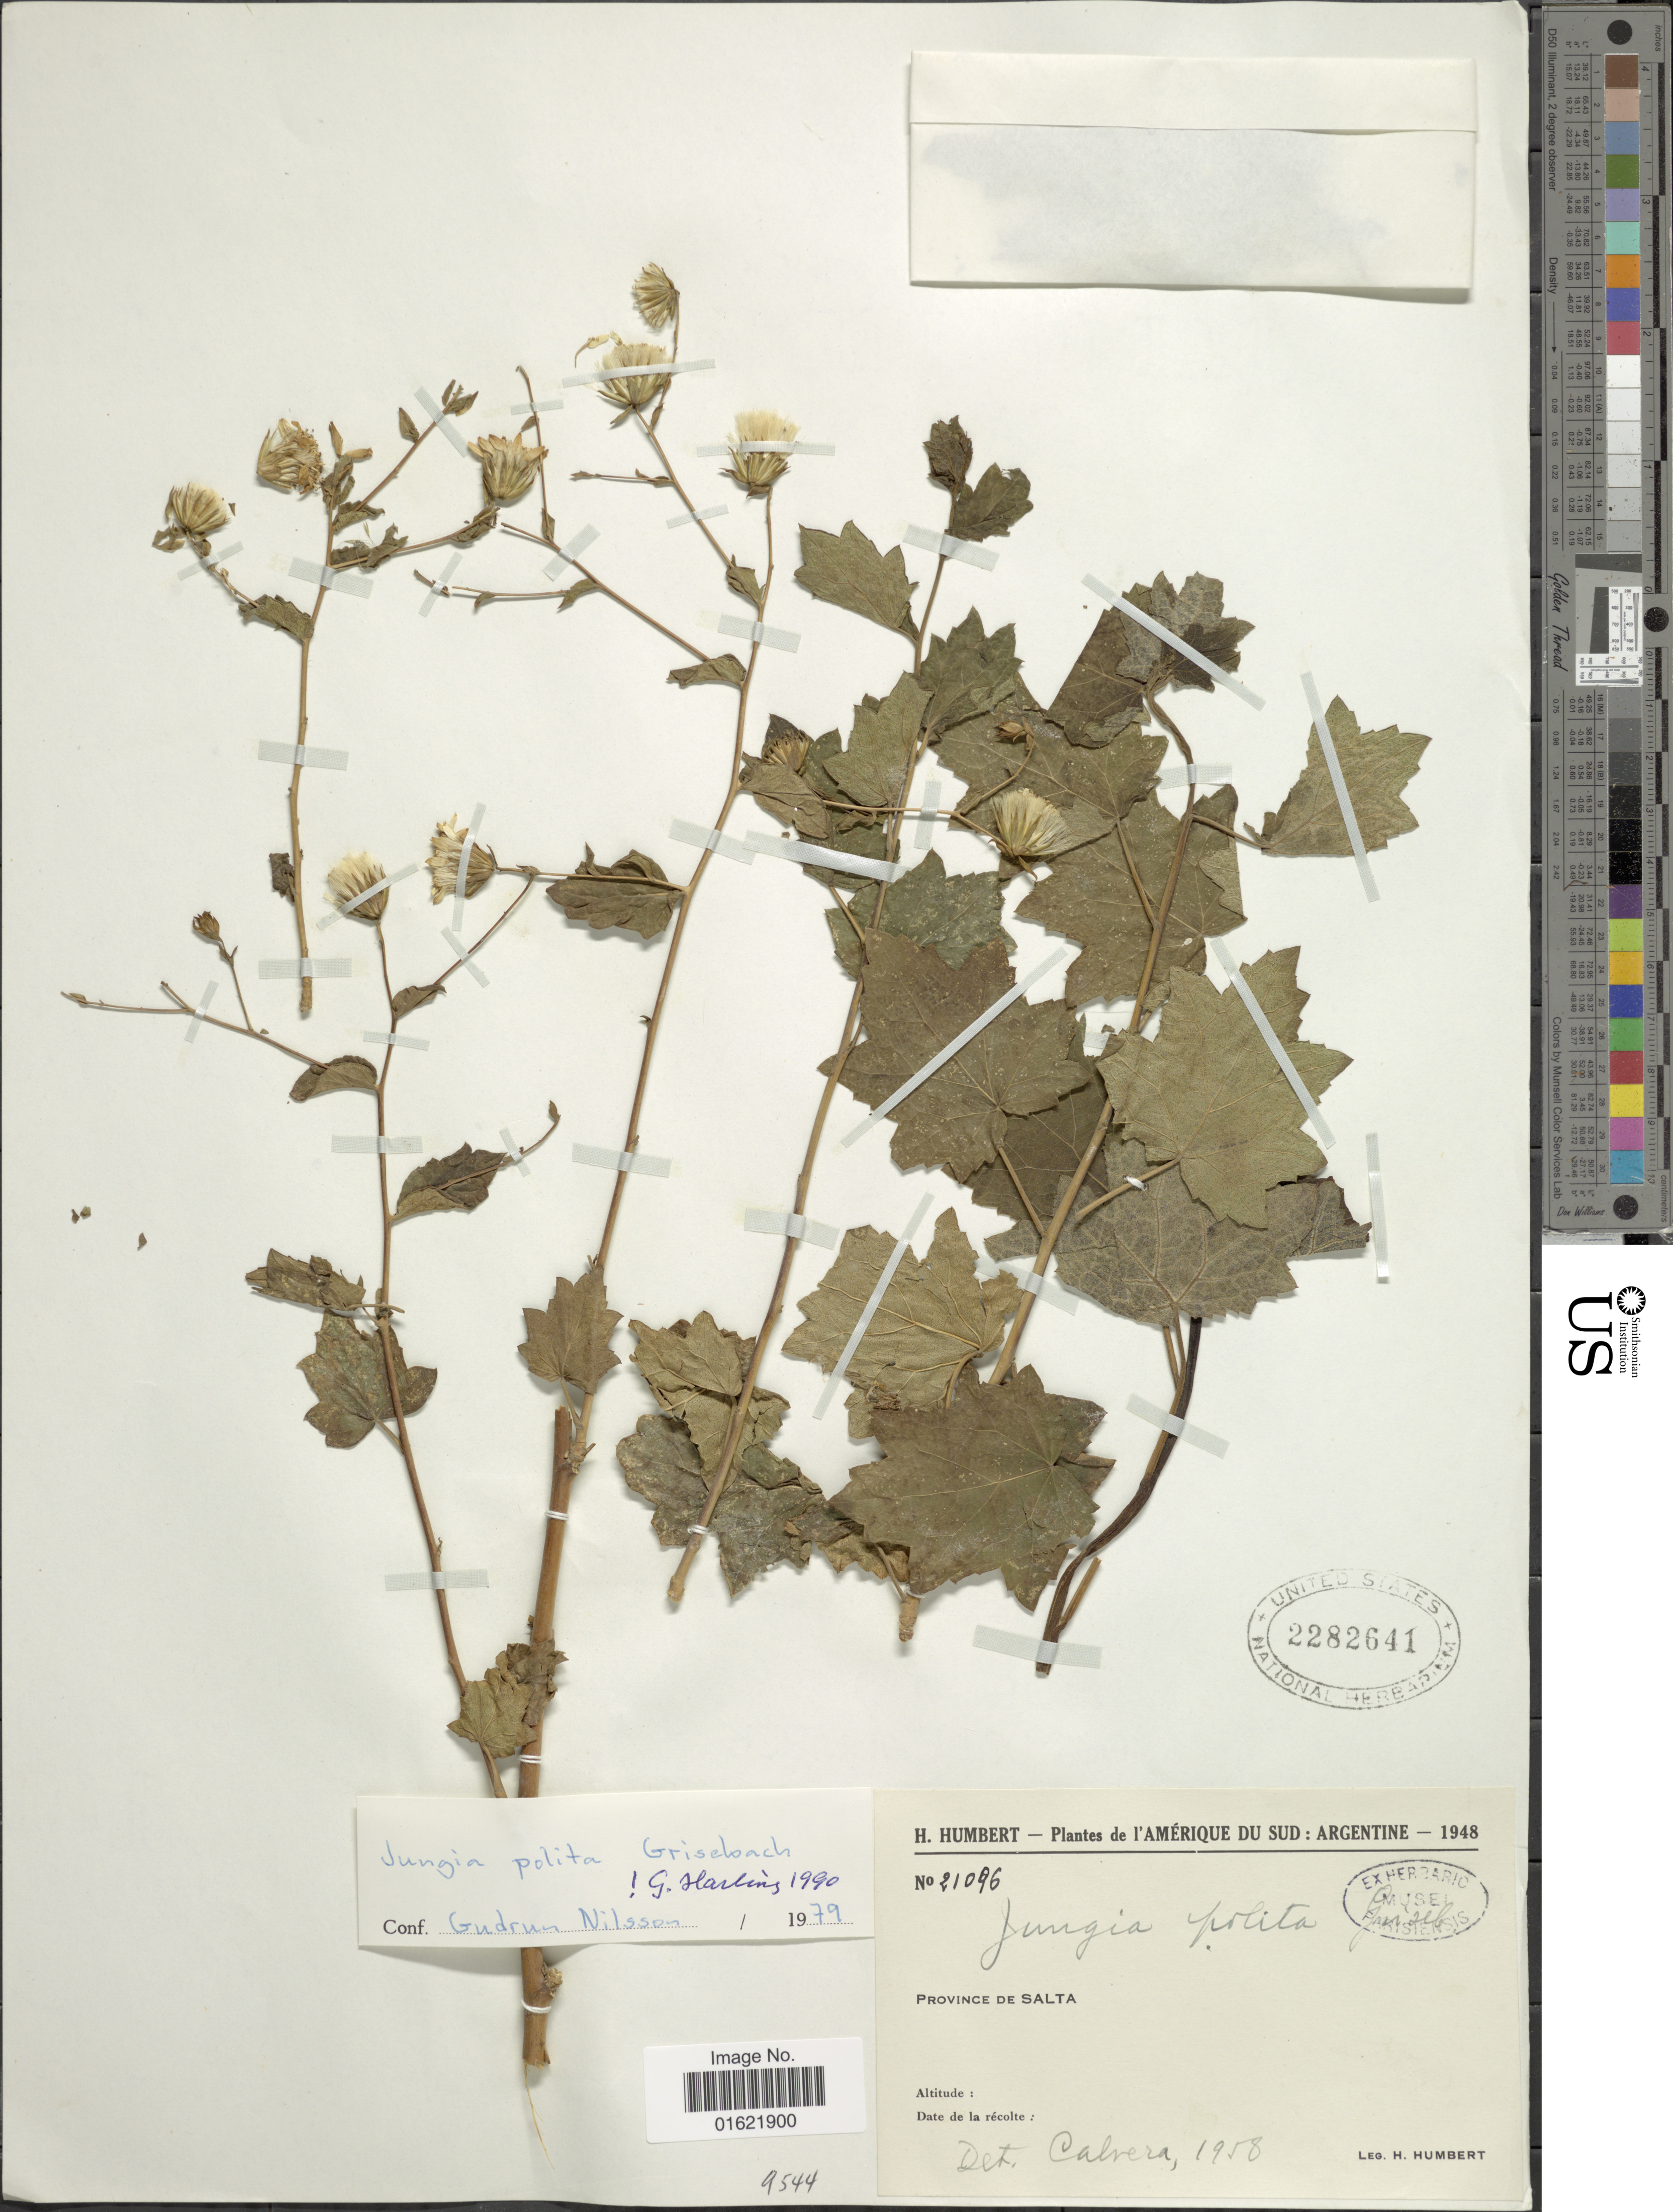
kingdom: Plantae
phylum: Tracheophyta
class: Magnoliopsida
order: Asterales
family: Asteraceae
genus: Jungia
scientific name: Jungia polita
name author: Griseb.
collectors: H. Humbert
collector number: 21096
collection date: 1948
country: Argentina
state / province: Salta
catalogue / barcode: US 2282641